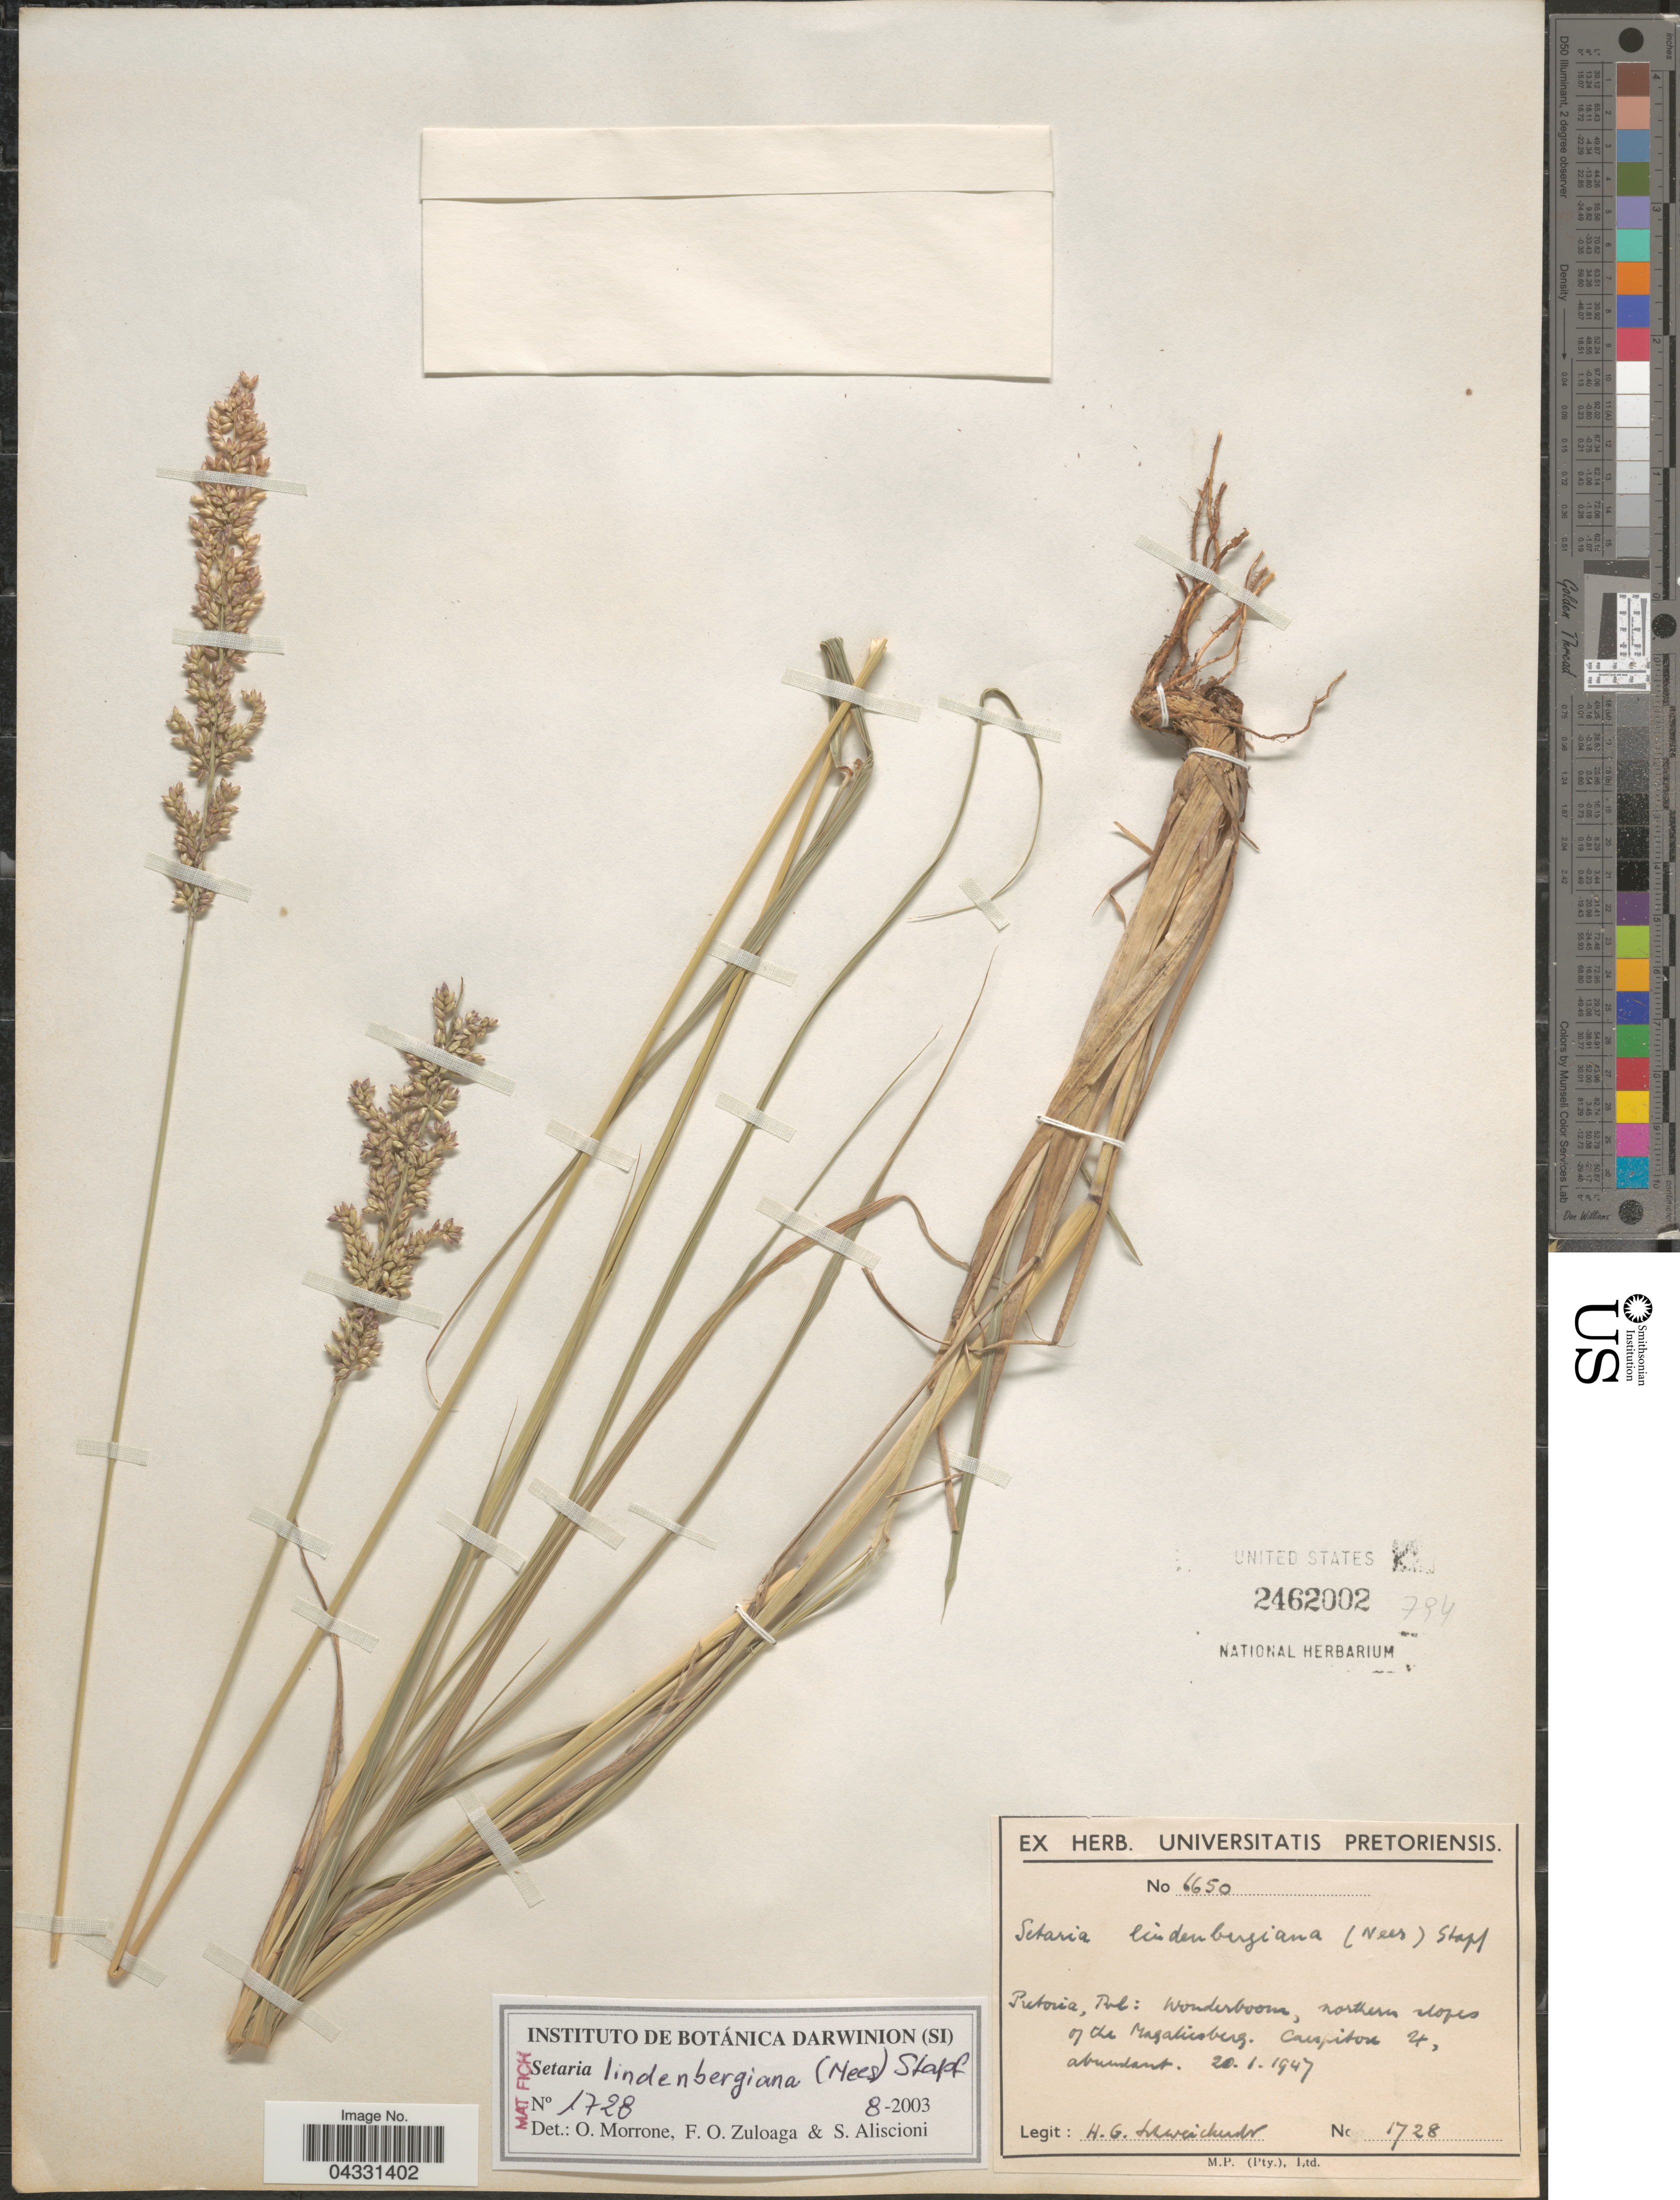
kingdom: Plantae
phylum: Tracheophyta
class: Liliopsida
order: Poales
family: Poaceae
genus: Setaria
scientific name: Setaria lindenbergiana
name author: (Nees) Stapf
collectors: H. Schweickerdt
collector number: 1728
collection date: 1947-01-20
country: South Africa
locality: Pretoria, Tvl: Wonderboom, northern slopes of the Magaliesberg.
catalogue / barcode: US 2462002